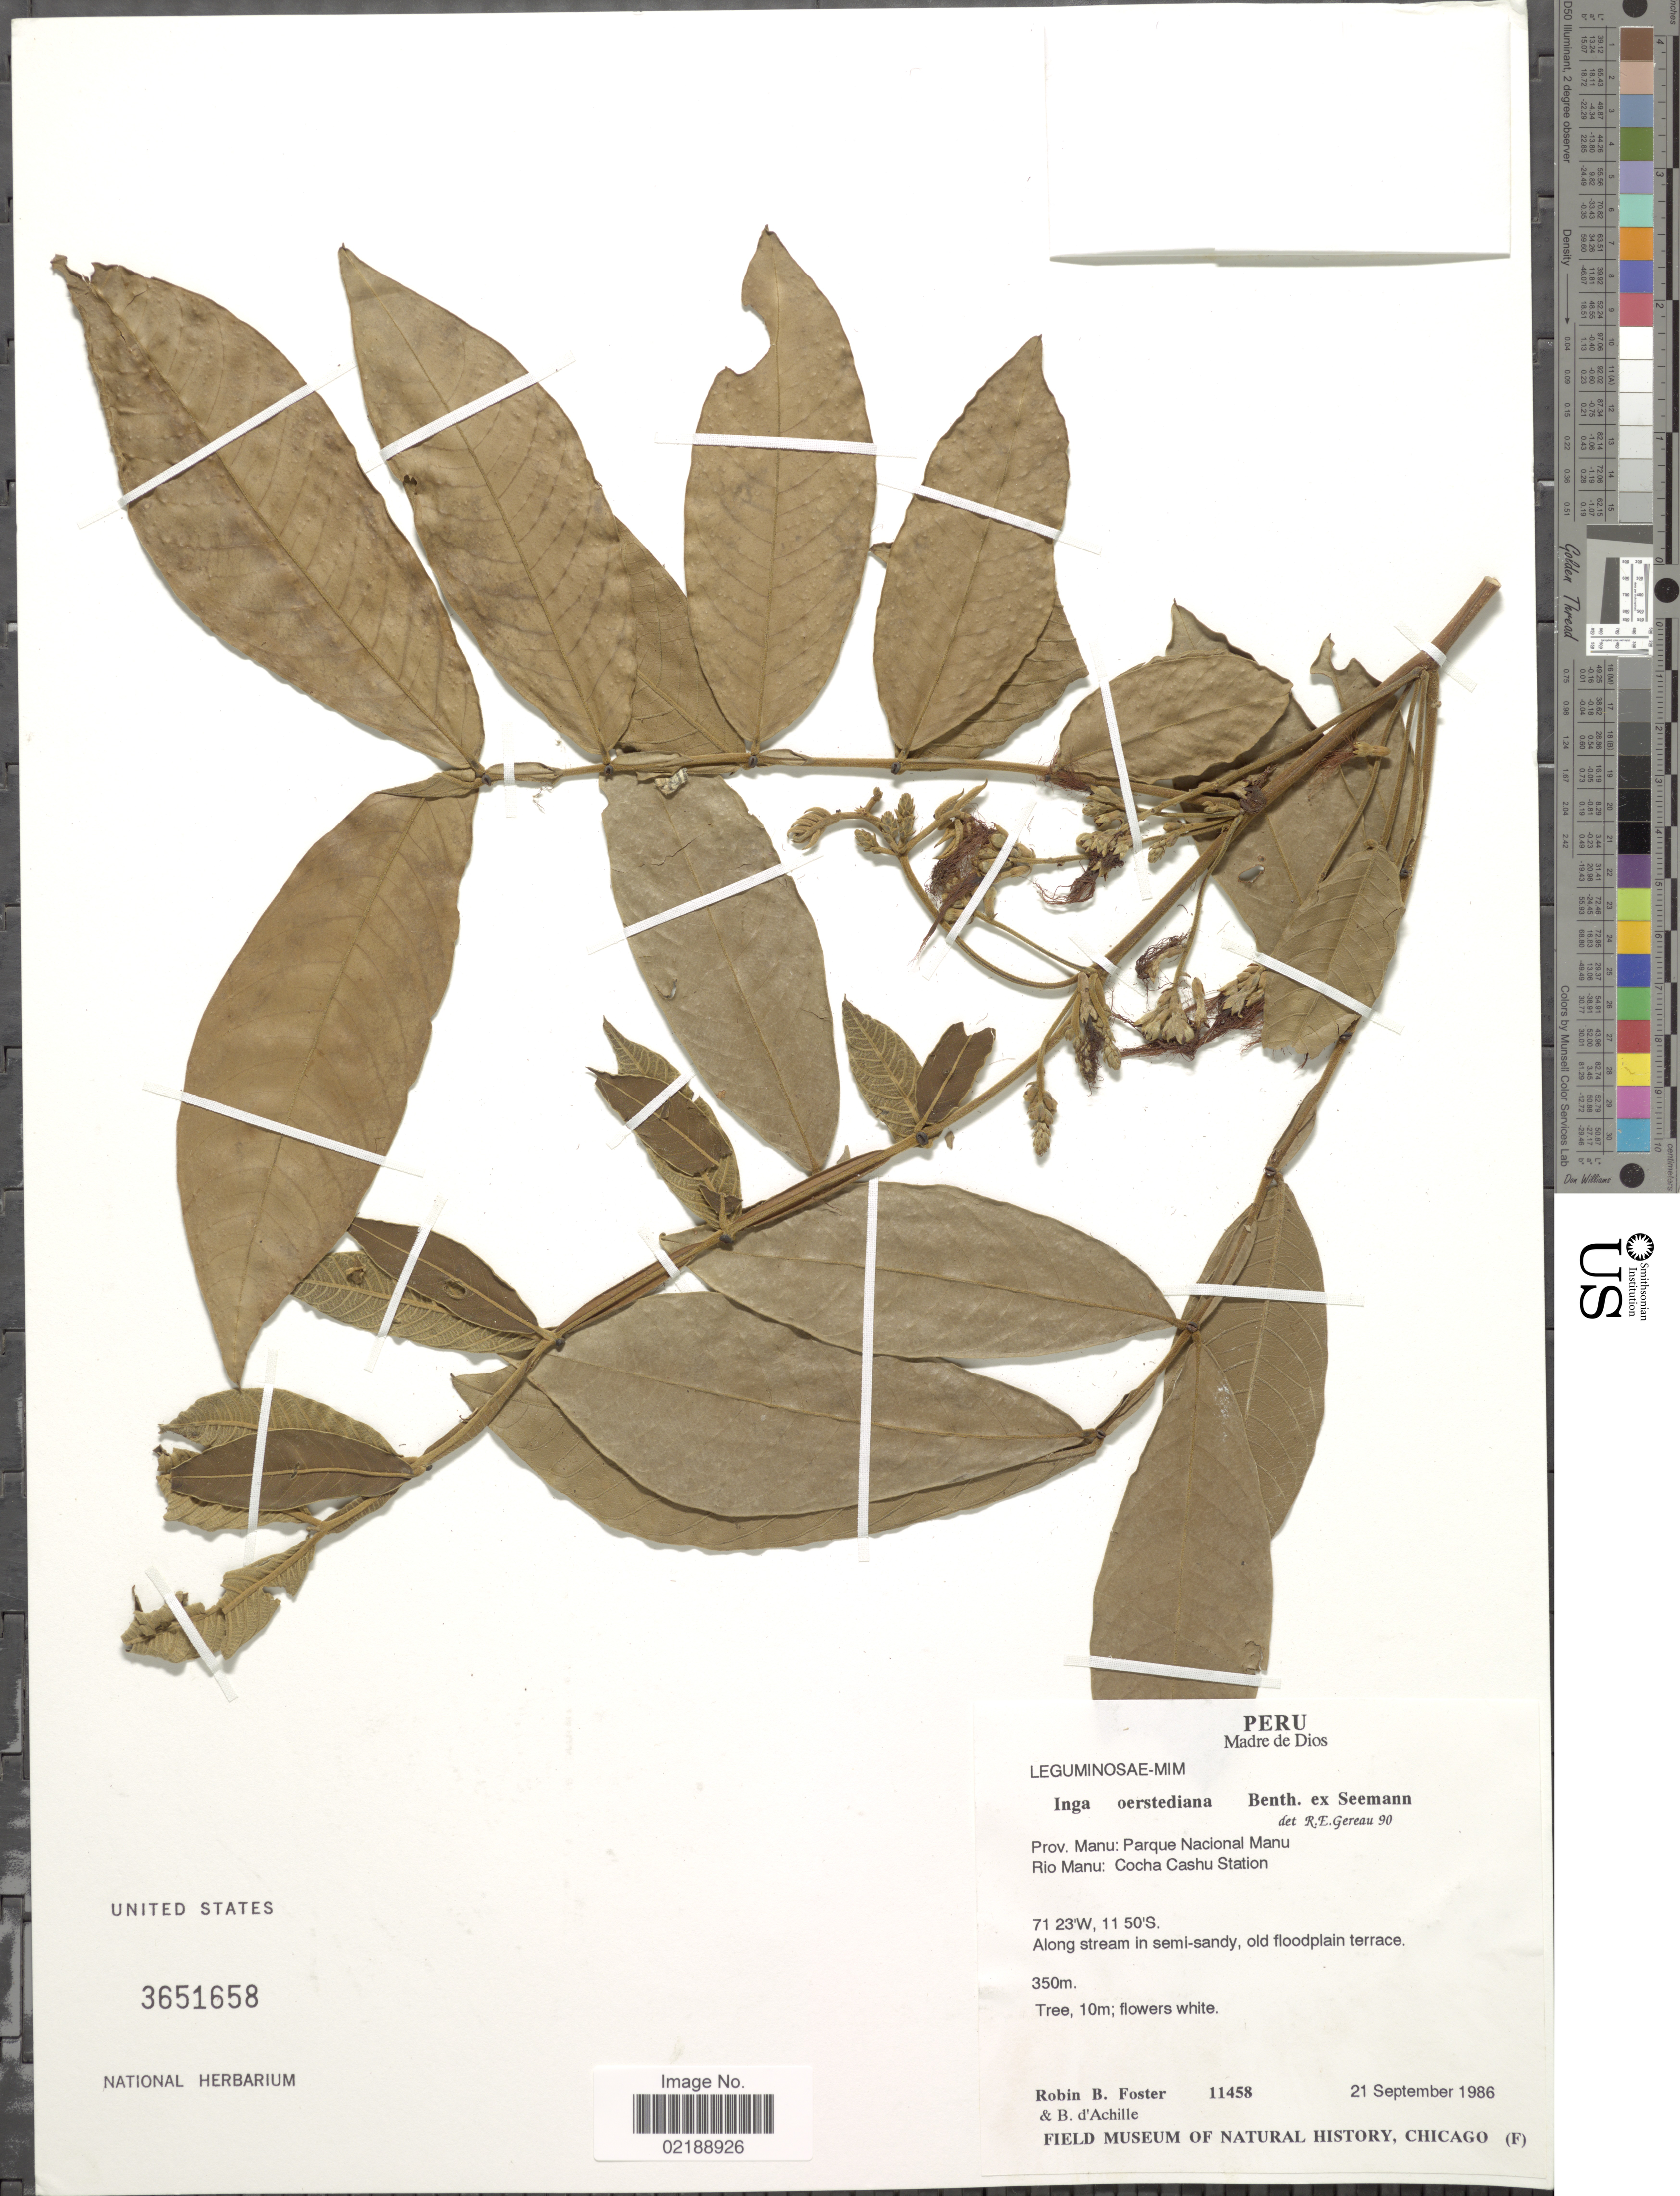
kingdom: Plantae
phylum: Tracheophyta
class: Magnoliopsida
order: Fabales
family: Fabaceae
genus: Inga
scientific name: Inga oerstediana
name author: Benth.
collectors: R. B. Foster & B. d'Achille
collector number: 11458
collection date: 1986-09-21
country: Peru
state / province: Madre de Dios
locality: Prov. Manu: Parque Nacional Manu Rio Manu: Cocha Cashu Station, Along stream in semi-sandy, old floddplain terrace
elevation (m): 350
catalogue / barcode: US 3651658